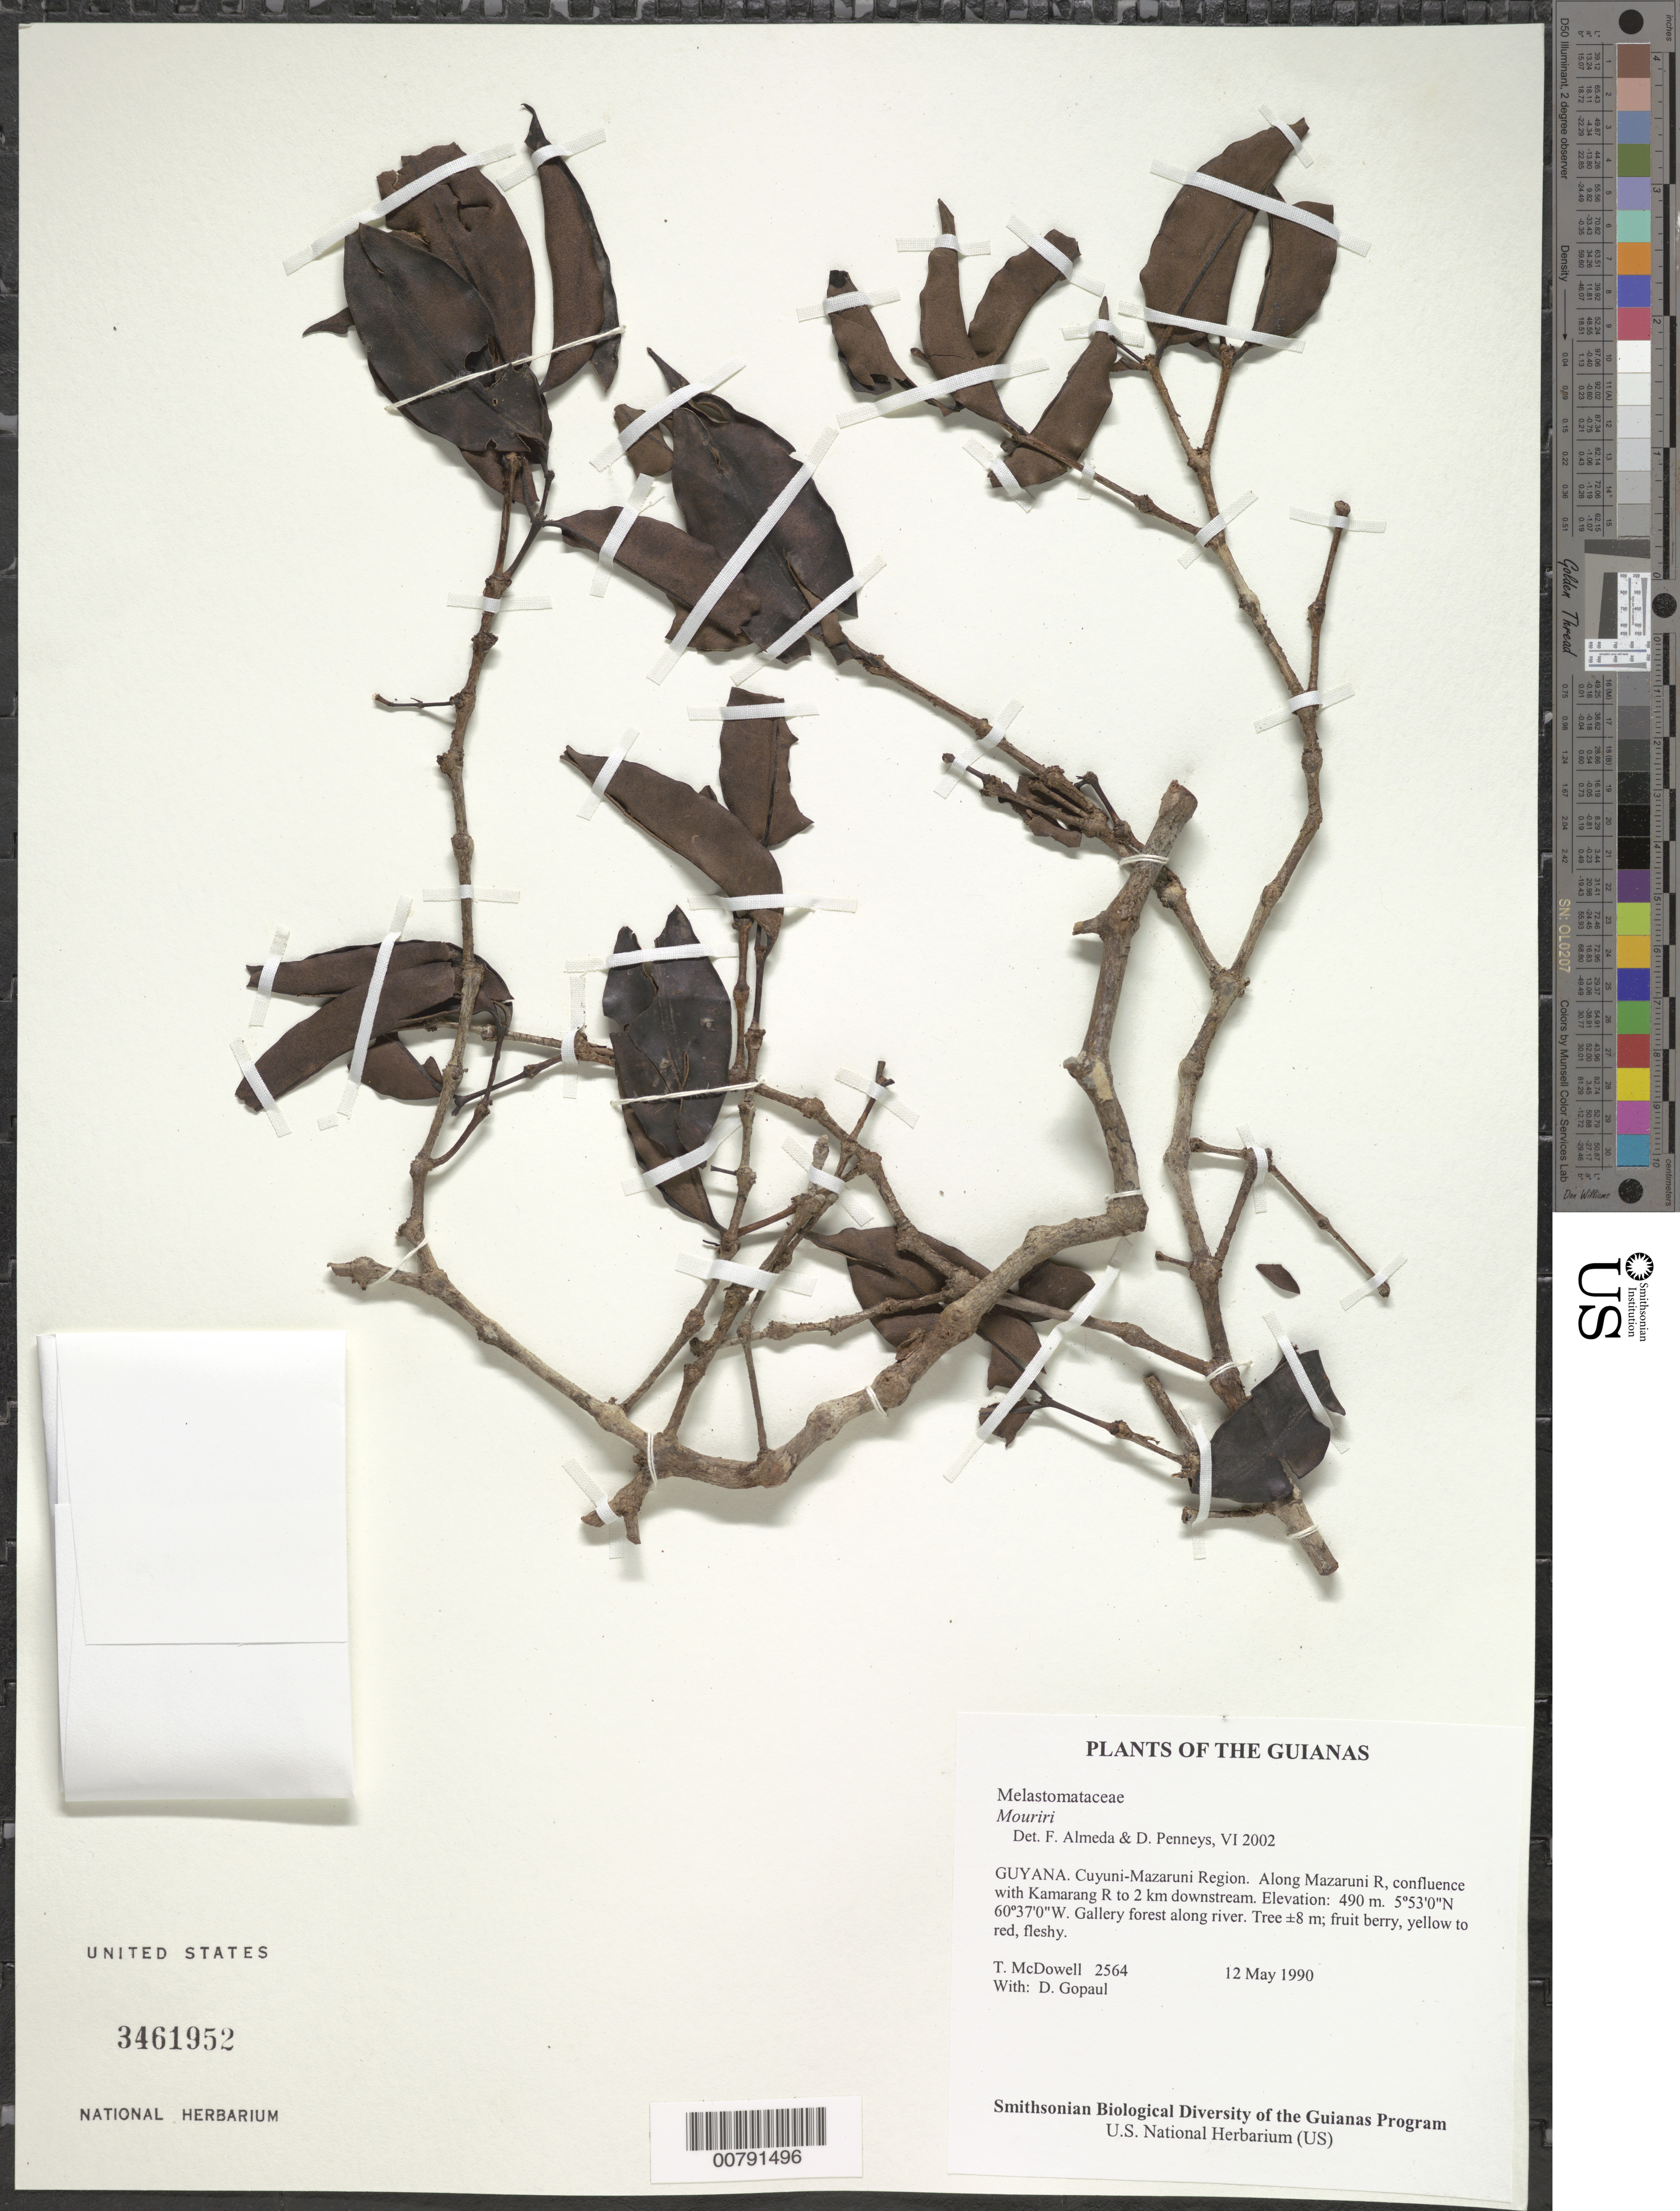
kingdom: Plantae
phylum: Tracheophyta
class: Magnoliopsida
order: Myrtales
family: Melastomataceae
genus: Mouriri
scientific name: Mouriri sp.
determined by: Almeda, F.; Penneys, D. S.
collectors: T. McDowell & D. Gopaul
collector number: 2564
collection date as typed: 12 May 1990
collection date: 1990-05-12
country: Guyana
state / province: Cuyuni-Mazaruni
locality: Along Mazaruni R, confluence with Kamarang R to 2 km downstream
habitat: Gallery forest along river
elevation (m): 490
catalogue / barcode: US 3461952